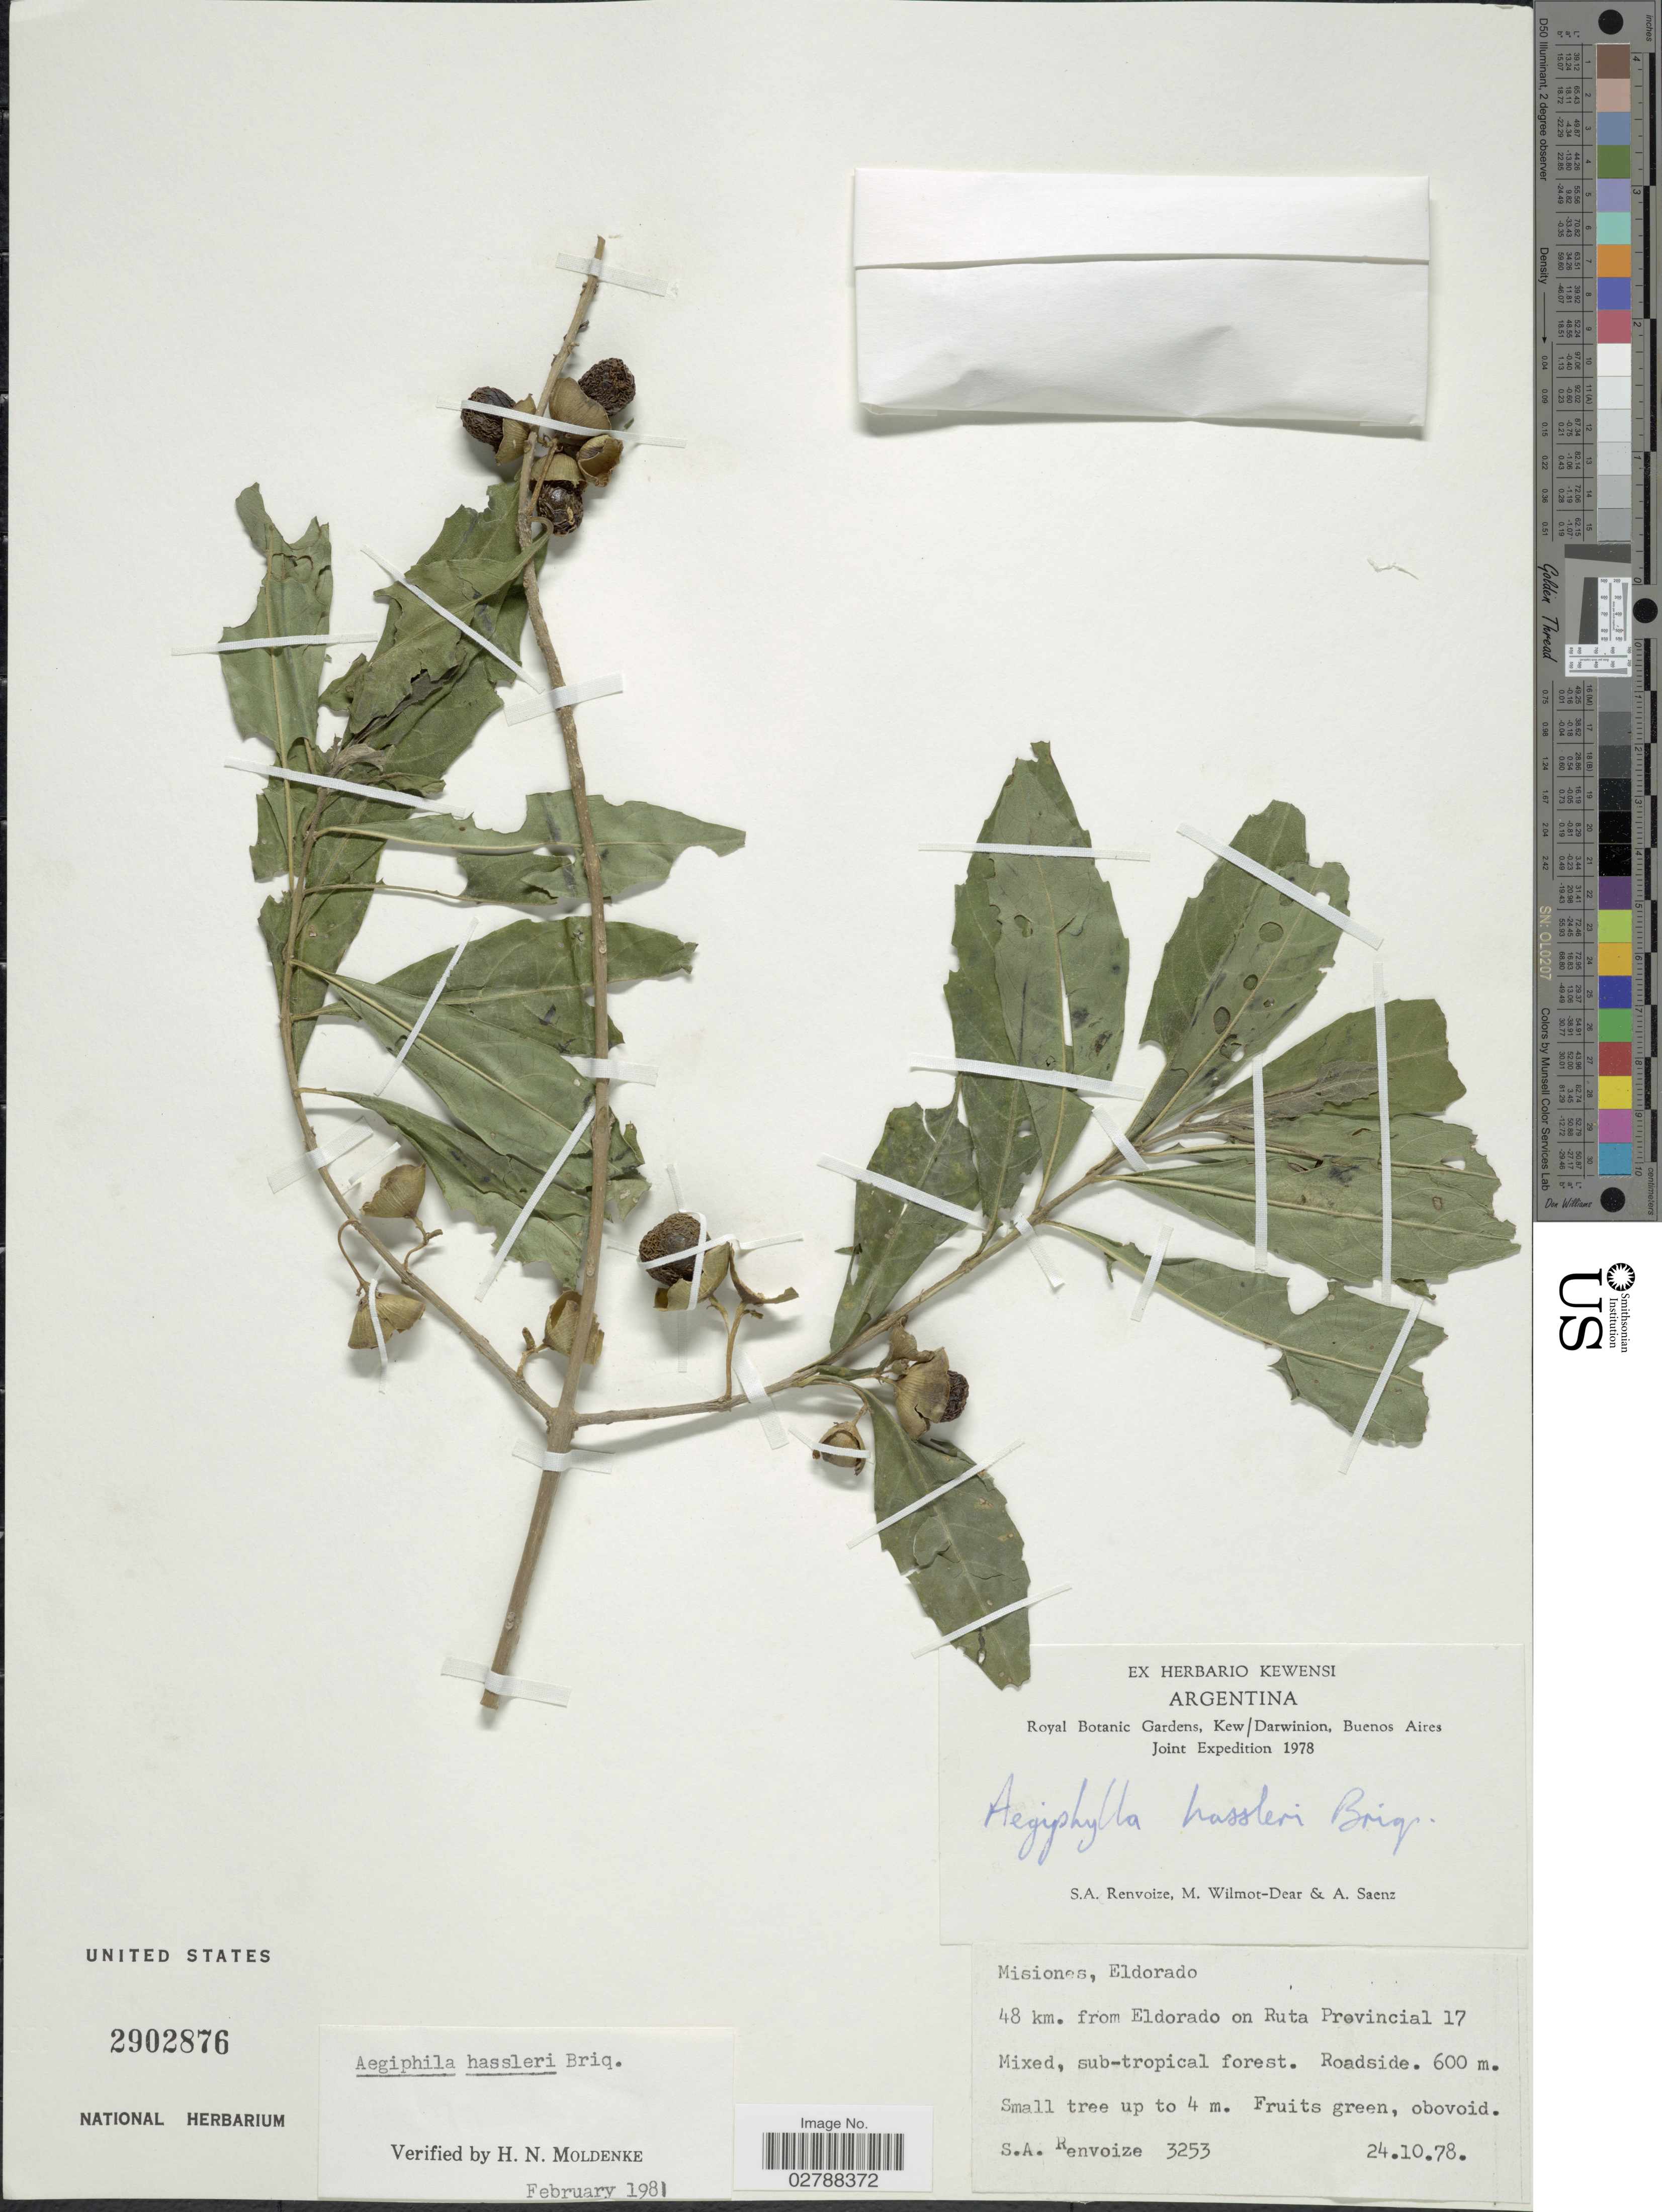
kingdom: Plantae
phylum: Tracheophyta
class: Magnoliopsida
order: Lamiales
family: Lamiaceae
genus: Aegiphila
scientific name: Aegiphila brachiata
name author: Vell.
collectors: S. A. Renvoize, M. Wilmot-Dear & A. Saenz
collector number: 3253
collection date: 1978-10-24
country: Argentina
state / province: Misiones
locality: Eldorado, 48 km. from Eldorado on Ruta Provincial 17.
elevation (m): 600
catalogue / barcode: US 2902876